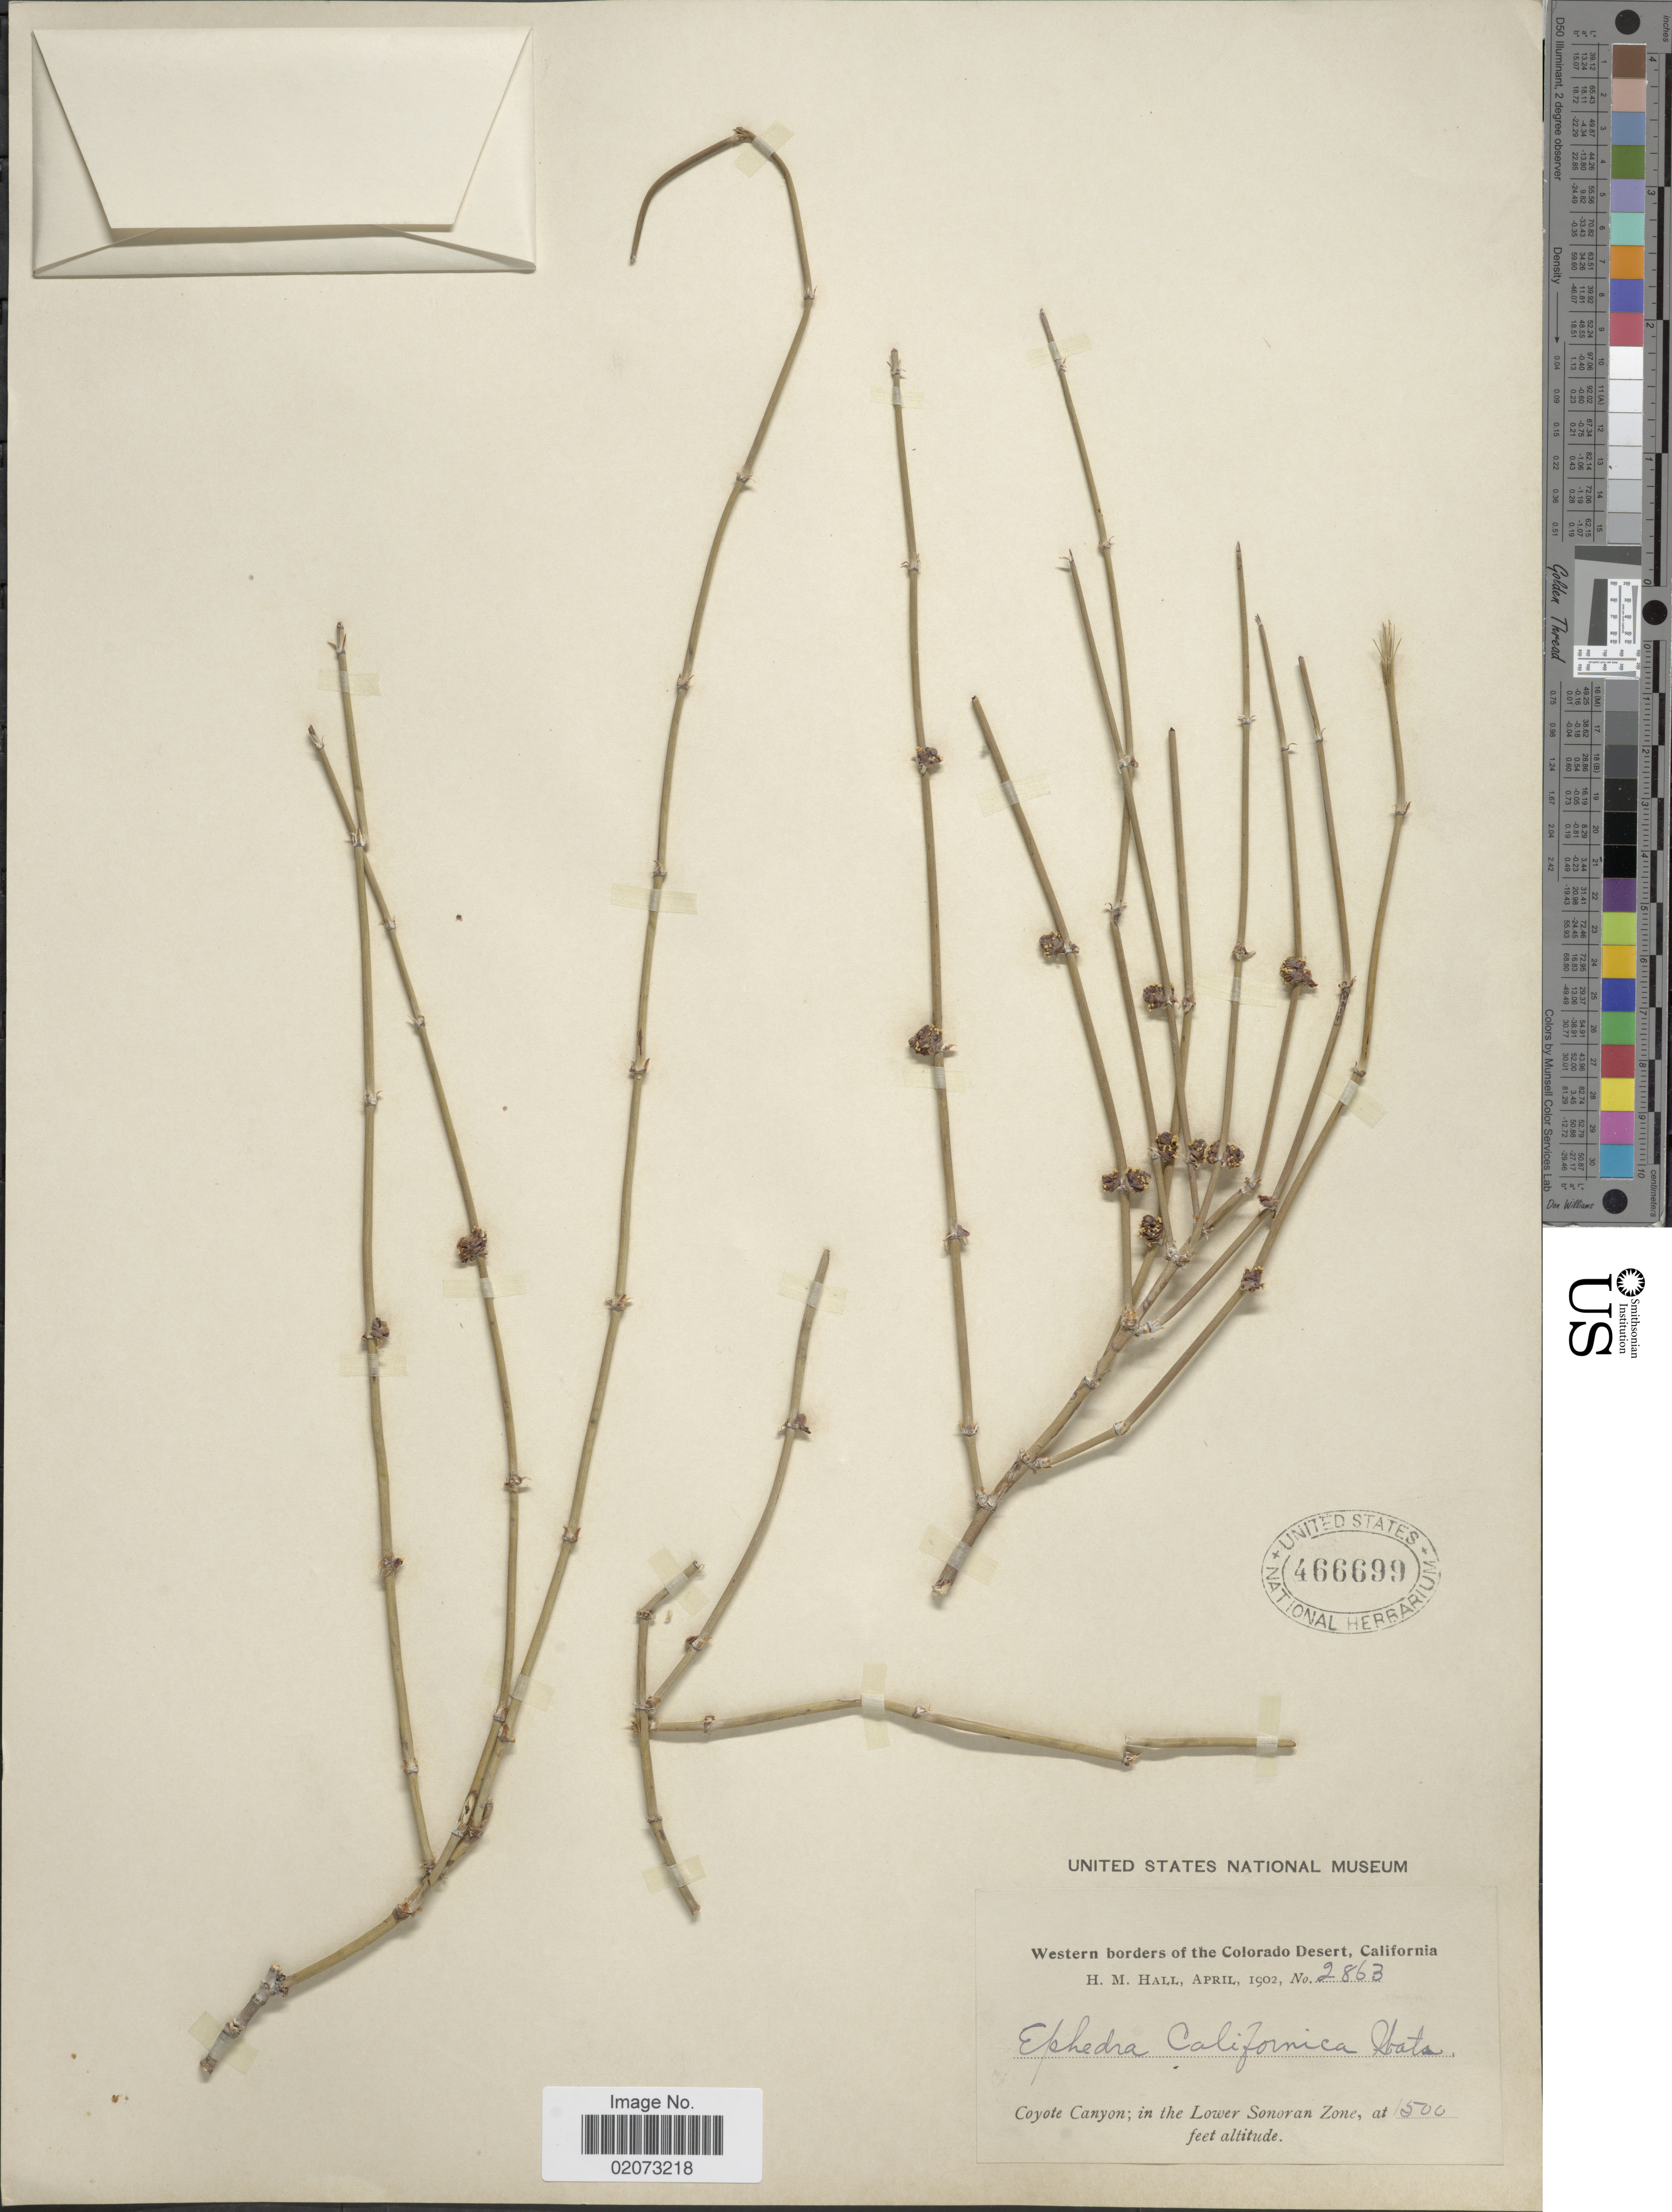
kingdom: Plantae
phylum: Tracheophyta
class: Gnetopsida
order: Ephedrales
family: Ephedraceae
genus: Ephedra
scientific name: Ephedra californica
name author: S. Watson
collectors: H. M. Hall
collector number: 2863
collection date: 1902-04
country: United States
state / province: California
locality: Western borders of the Colorado Desert. Coyote Canyon; in the Lower Sonoran Zone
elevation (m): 457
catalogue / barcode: US 466699